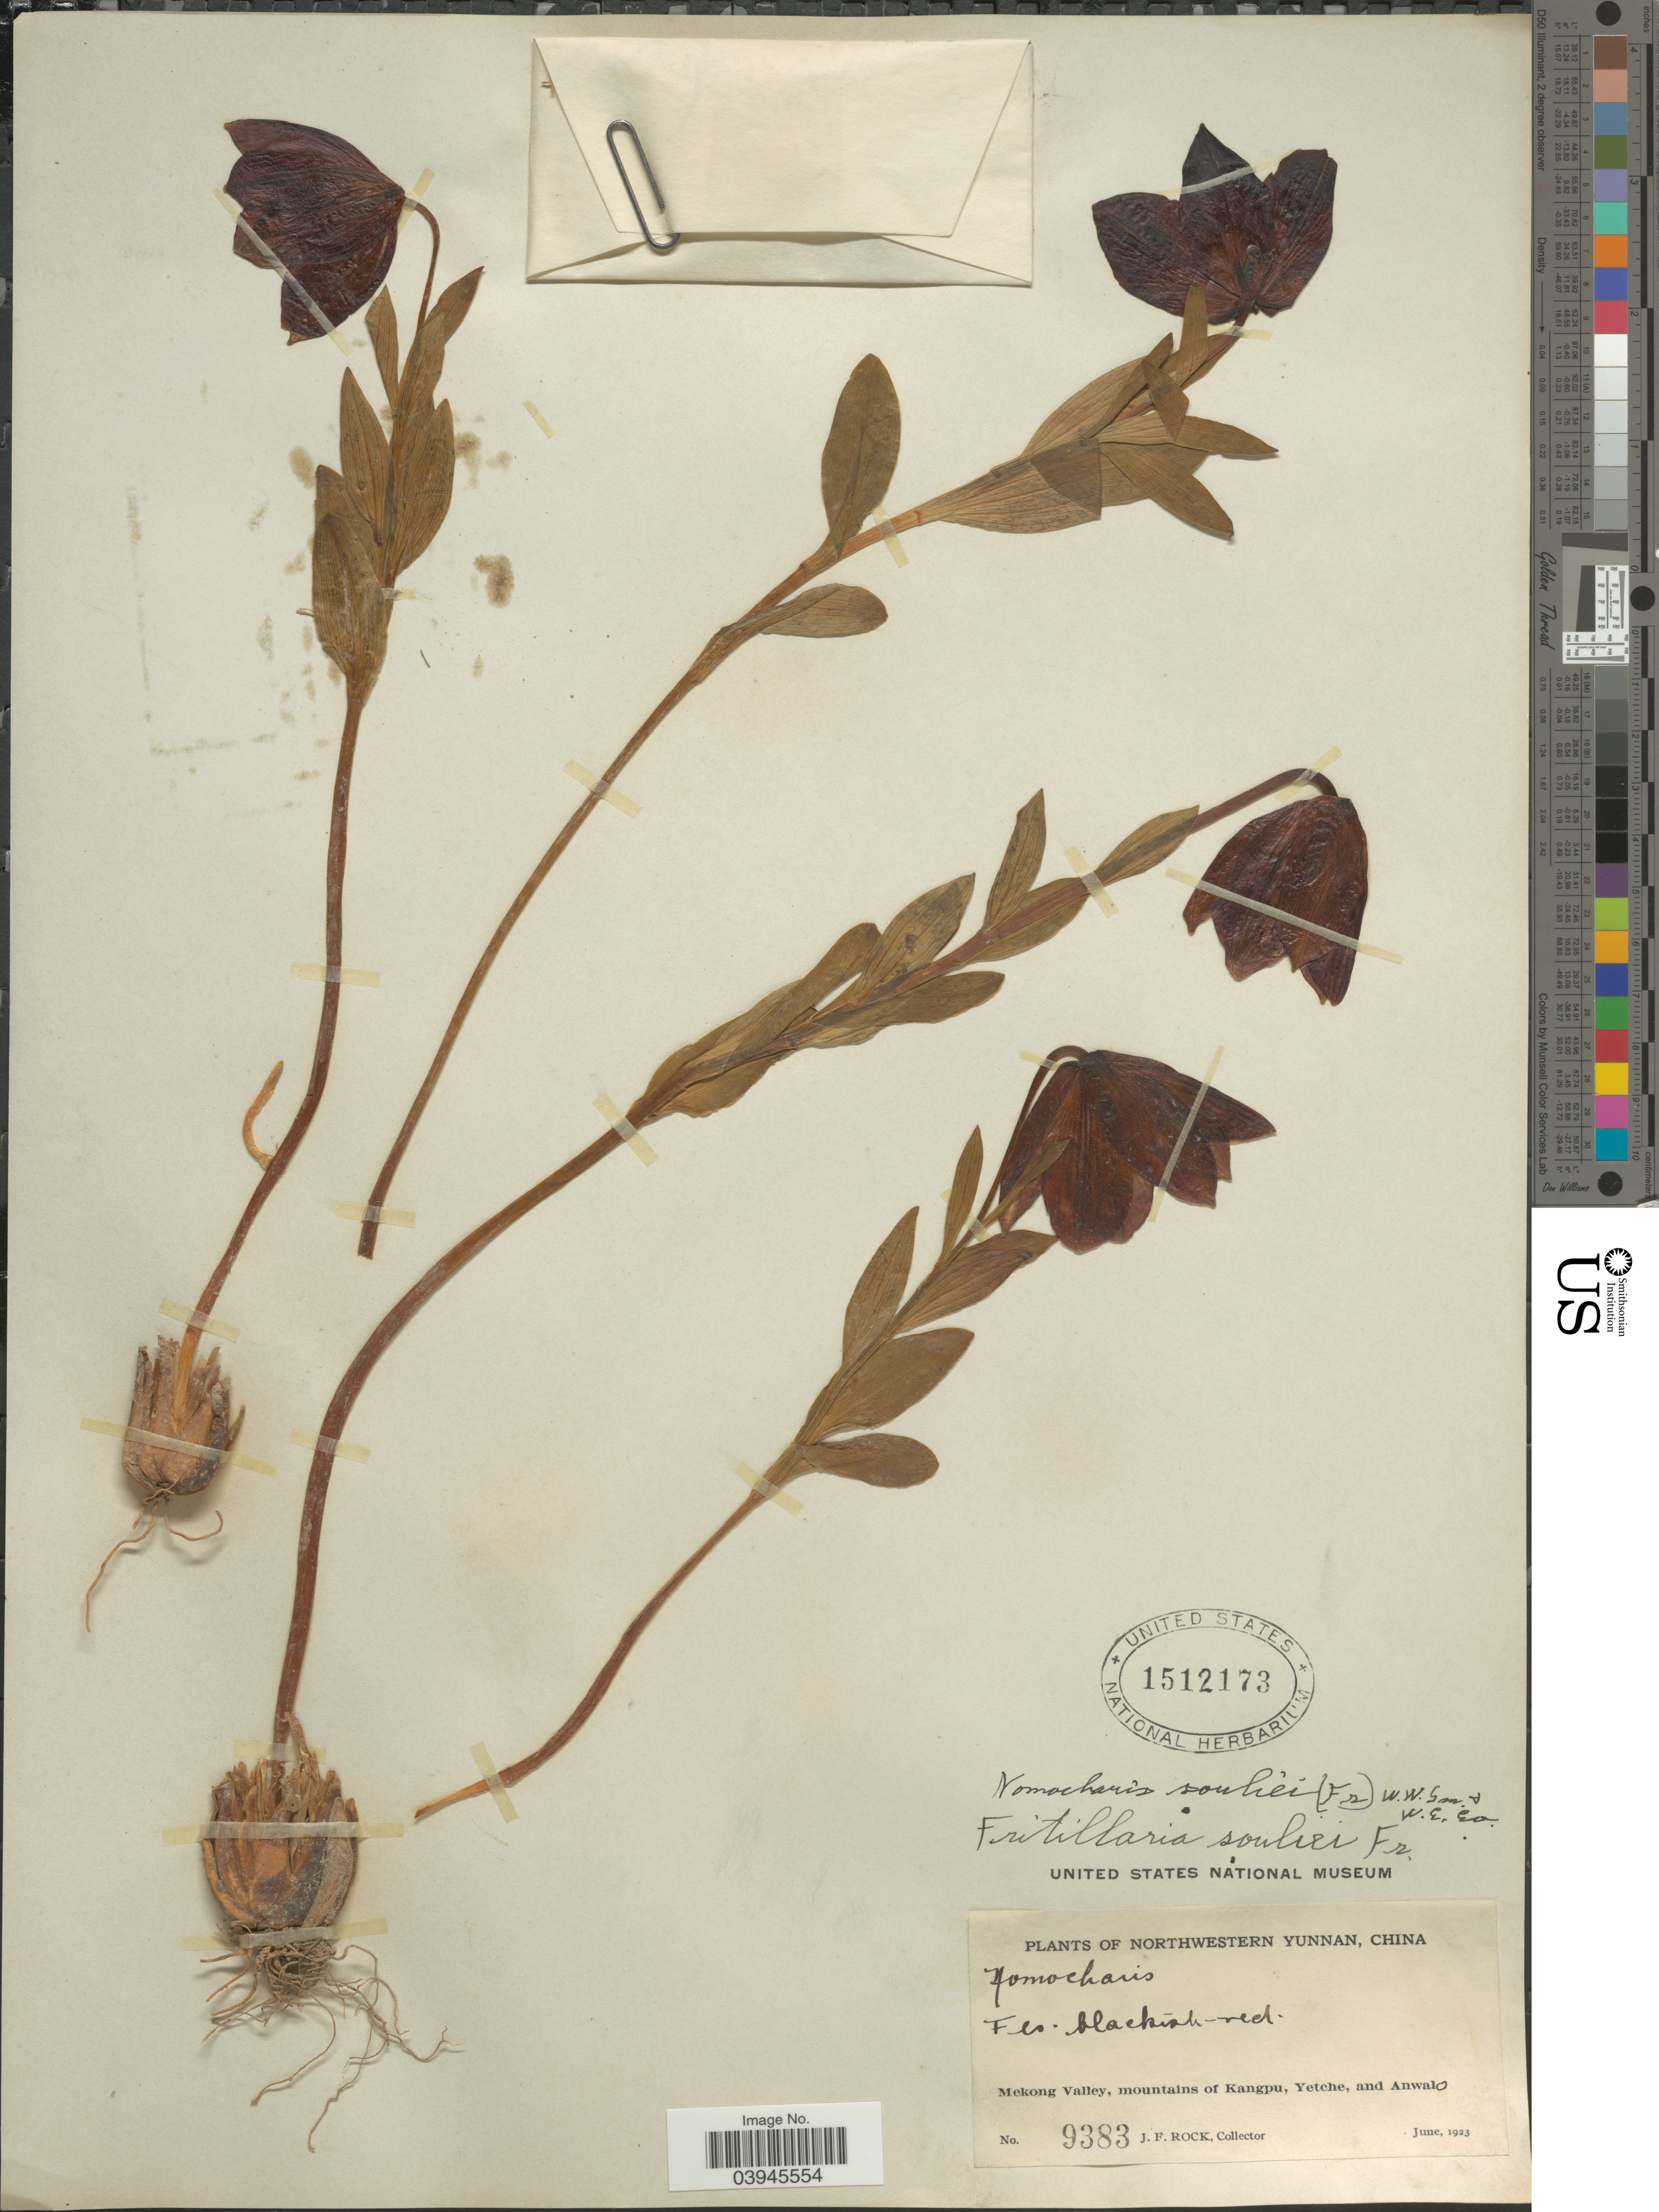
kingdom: Plantae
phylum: Tracheophyta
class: Liliopsida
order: Liliales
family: Liliaceae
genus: Lilium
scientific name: Lilium souliei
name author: (Franch.) Sealy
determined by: Strong, Mark T., (BOT), Smithsonian Institution - National Museum of Natural History (UNITED STATES)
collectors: J. Rock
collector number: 9383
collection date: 1923-06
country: China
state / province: Yunnan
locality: Northwestern Yunnan. Mekong Valley, mountains of Kangpu, Yetche, and Anwal.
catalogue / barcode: US 1512173